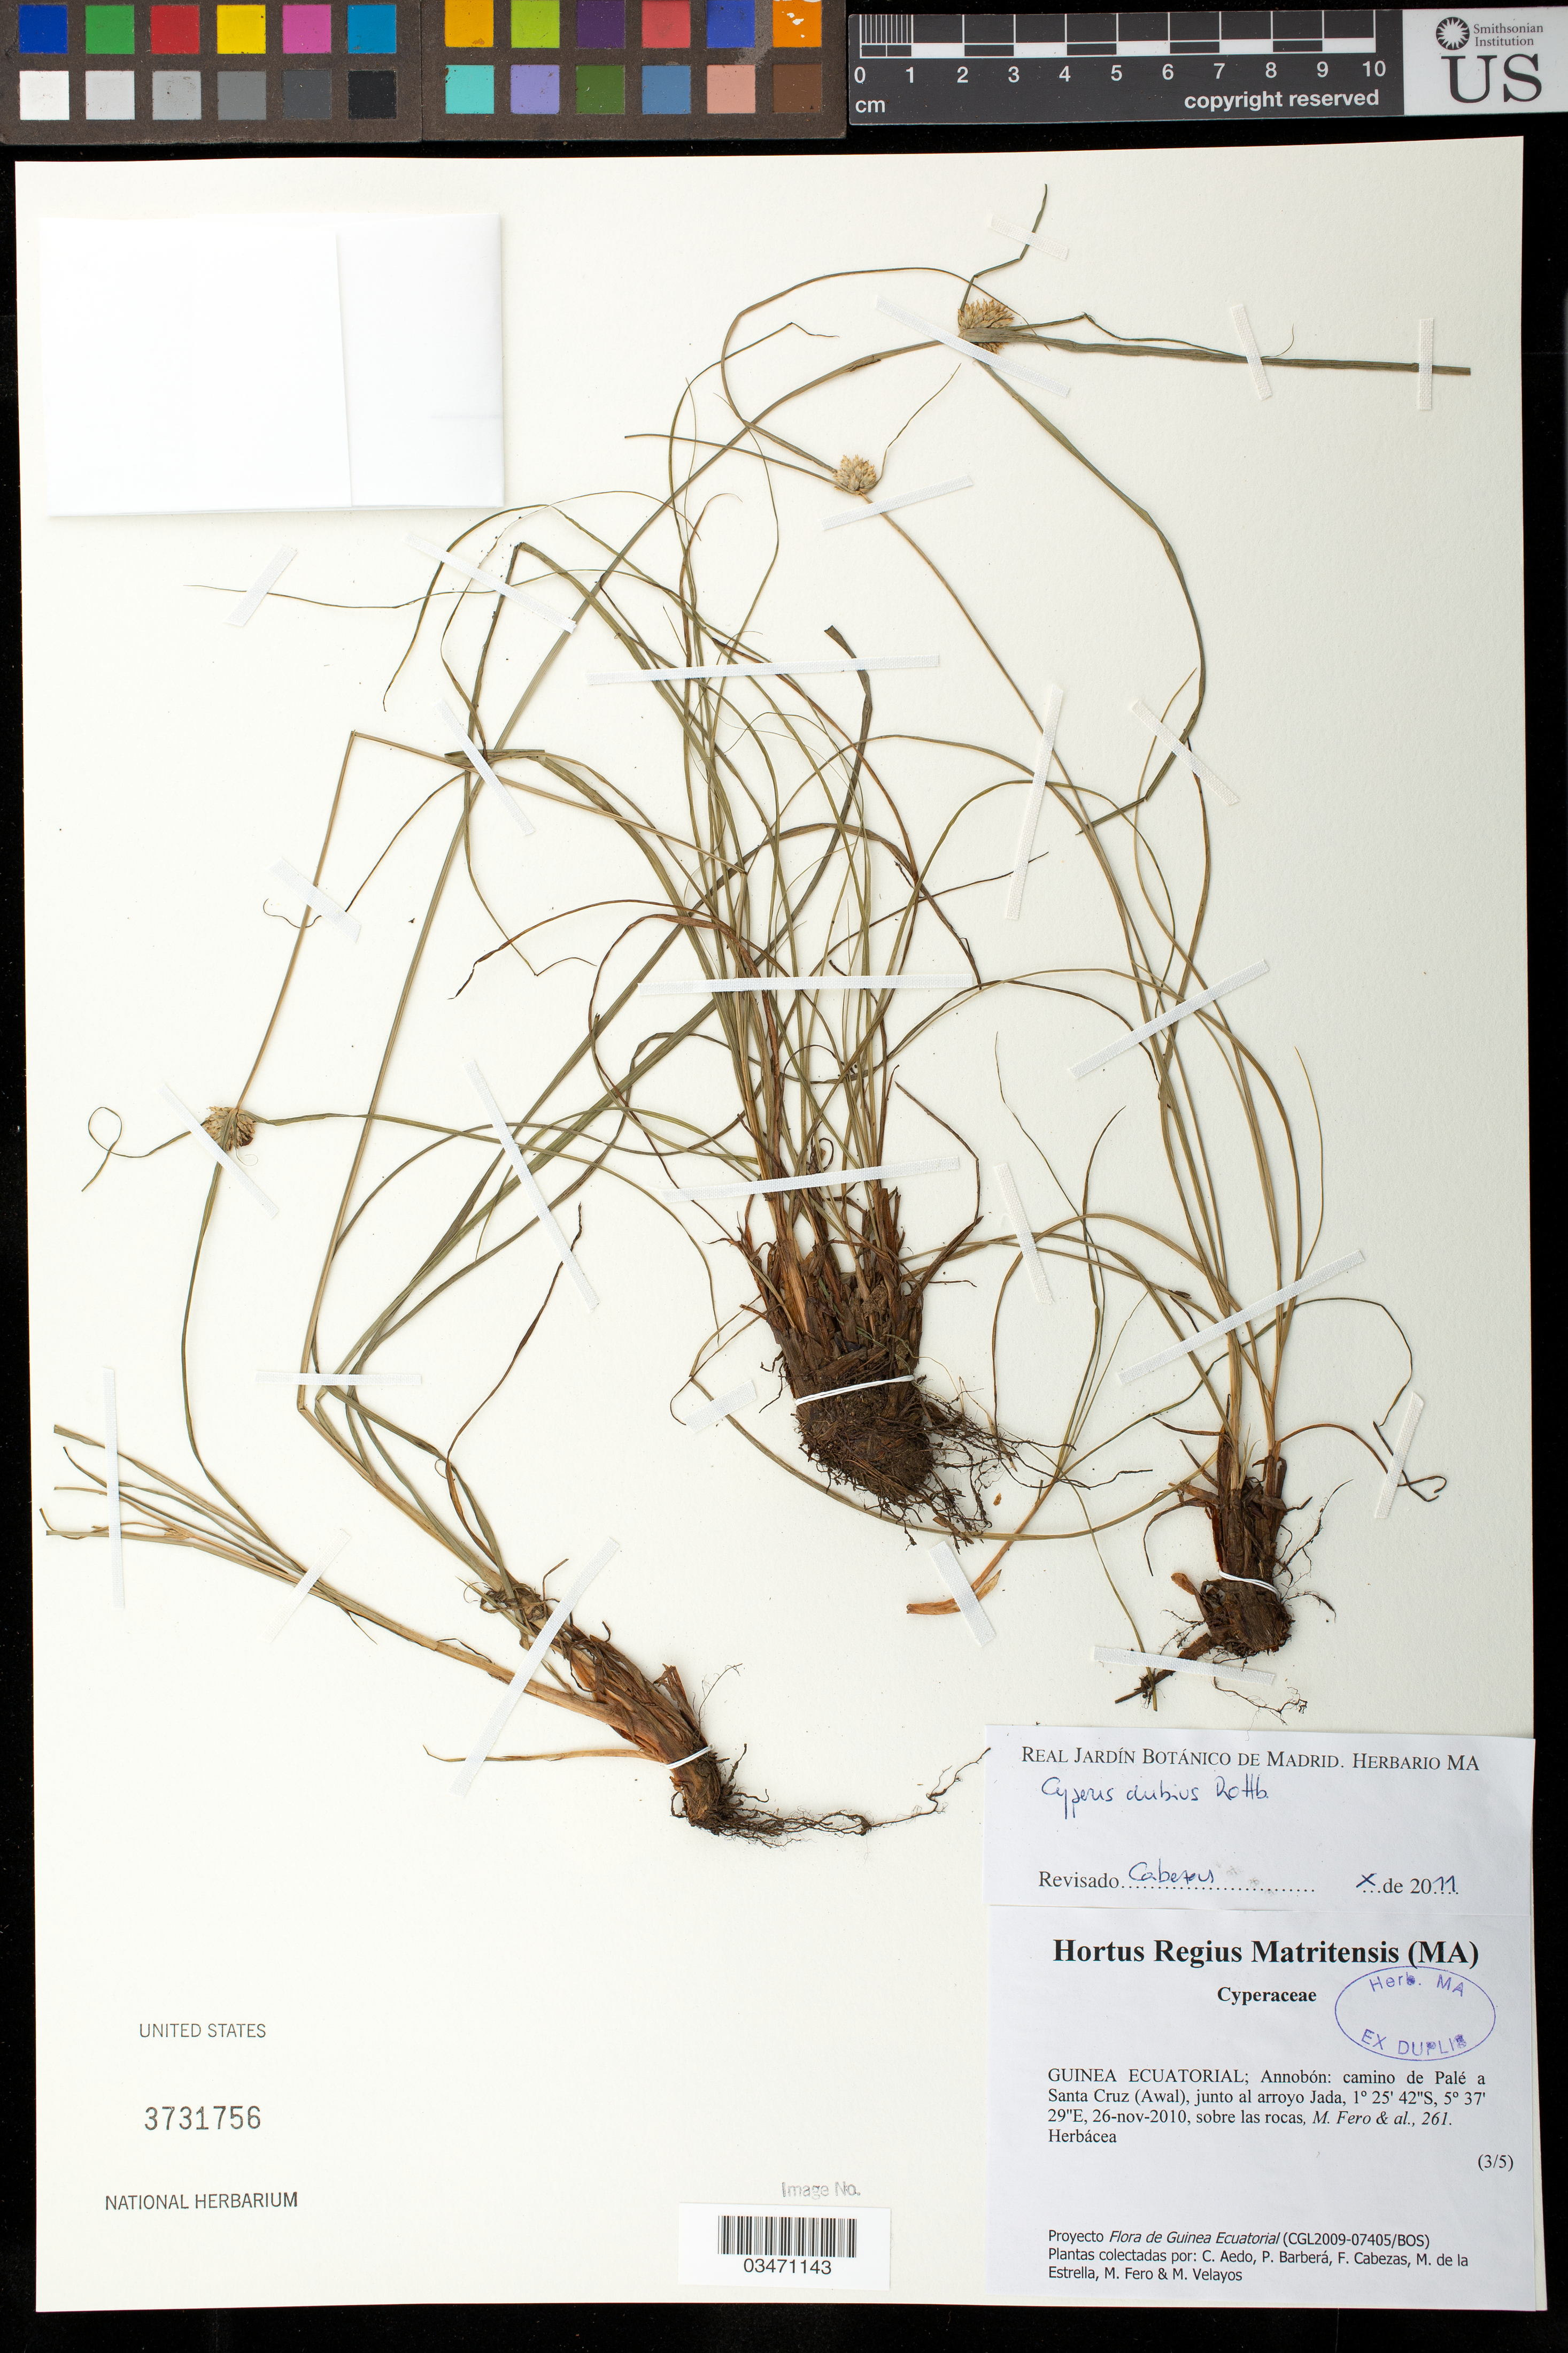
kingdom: Plantae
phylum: Tracheophyta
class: Liliopsida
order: Poales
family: Cyperaceae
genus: Cyperus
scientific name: Cyperus dubius Rottb. var. dubius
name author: Rottb.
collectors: -. Fero, C. Aedo, P. Barberá, F. Cabezas & M. de la Estrella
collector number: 261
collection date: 2010-11-26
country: Equatorial Guinea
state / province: Annobón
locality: Camino de Pale a Santa Cruz (Awal), junto al arroyo Jada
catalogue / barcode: US 3731756